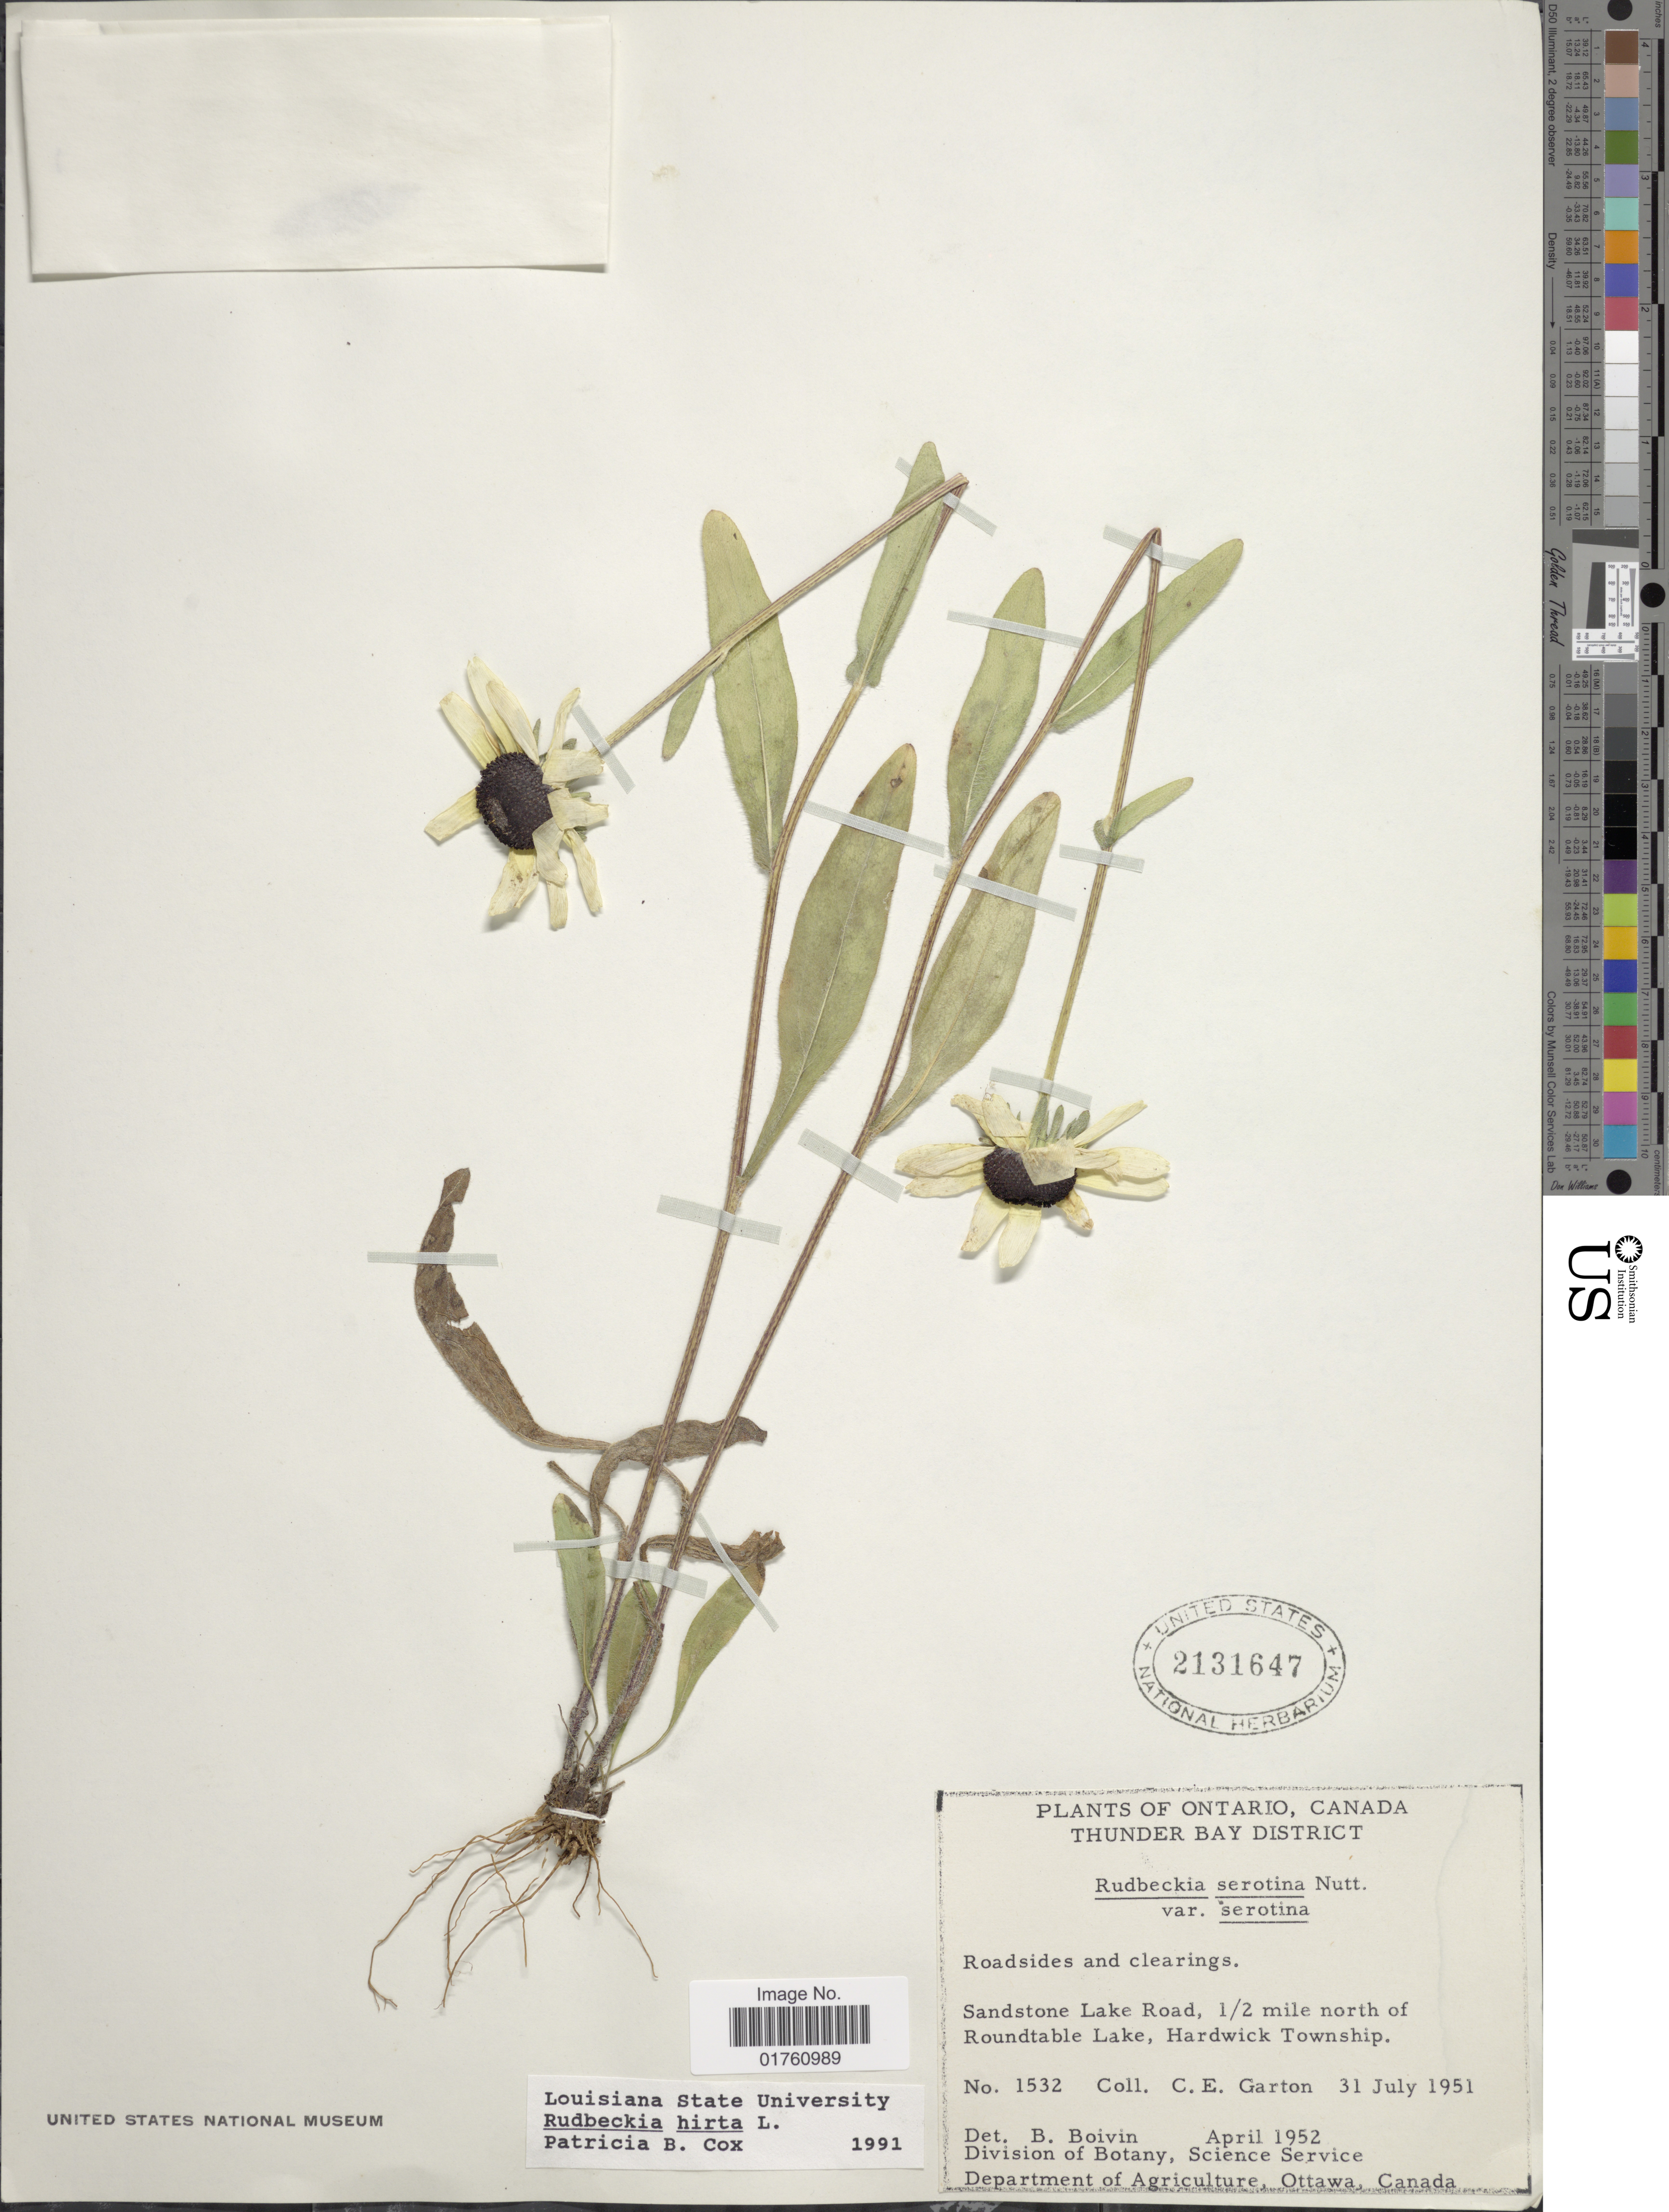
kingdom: Plantae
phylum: Tracheophyta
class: Magnoliopsida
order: Asterales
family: Asteraceae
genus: Rudbeckia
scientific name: Rudbeckia hirta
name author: L.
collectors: C. E. Garton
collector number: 1532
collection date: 1951-07-31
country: Canada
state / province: Ontario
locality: Thunder Bay District, Roadisdes and clearings, Sand Lake Road, 1/2 mile north of Roundtable Lake, Hardwick Township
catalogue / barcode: US 2131647